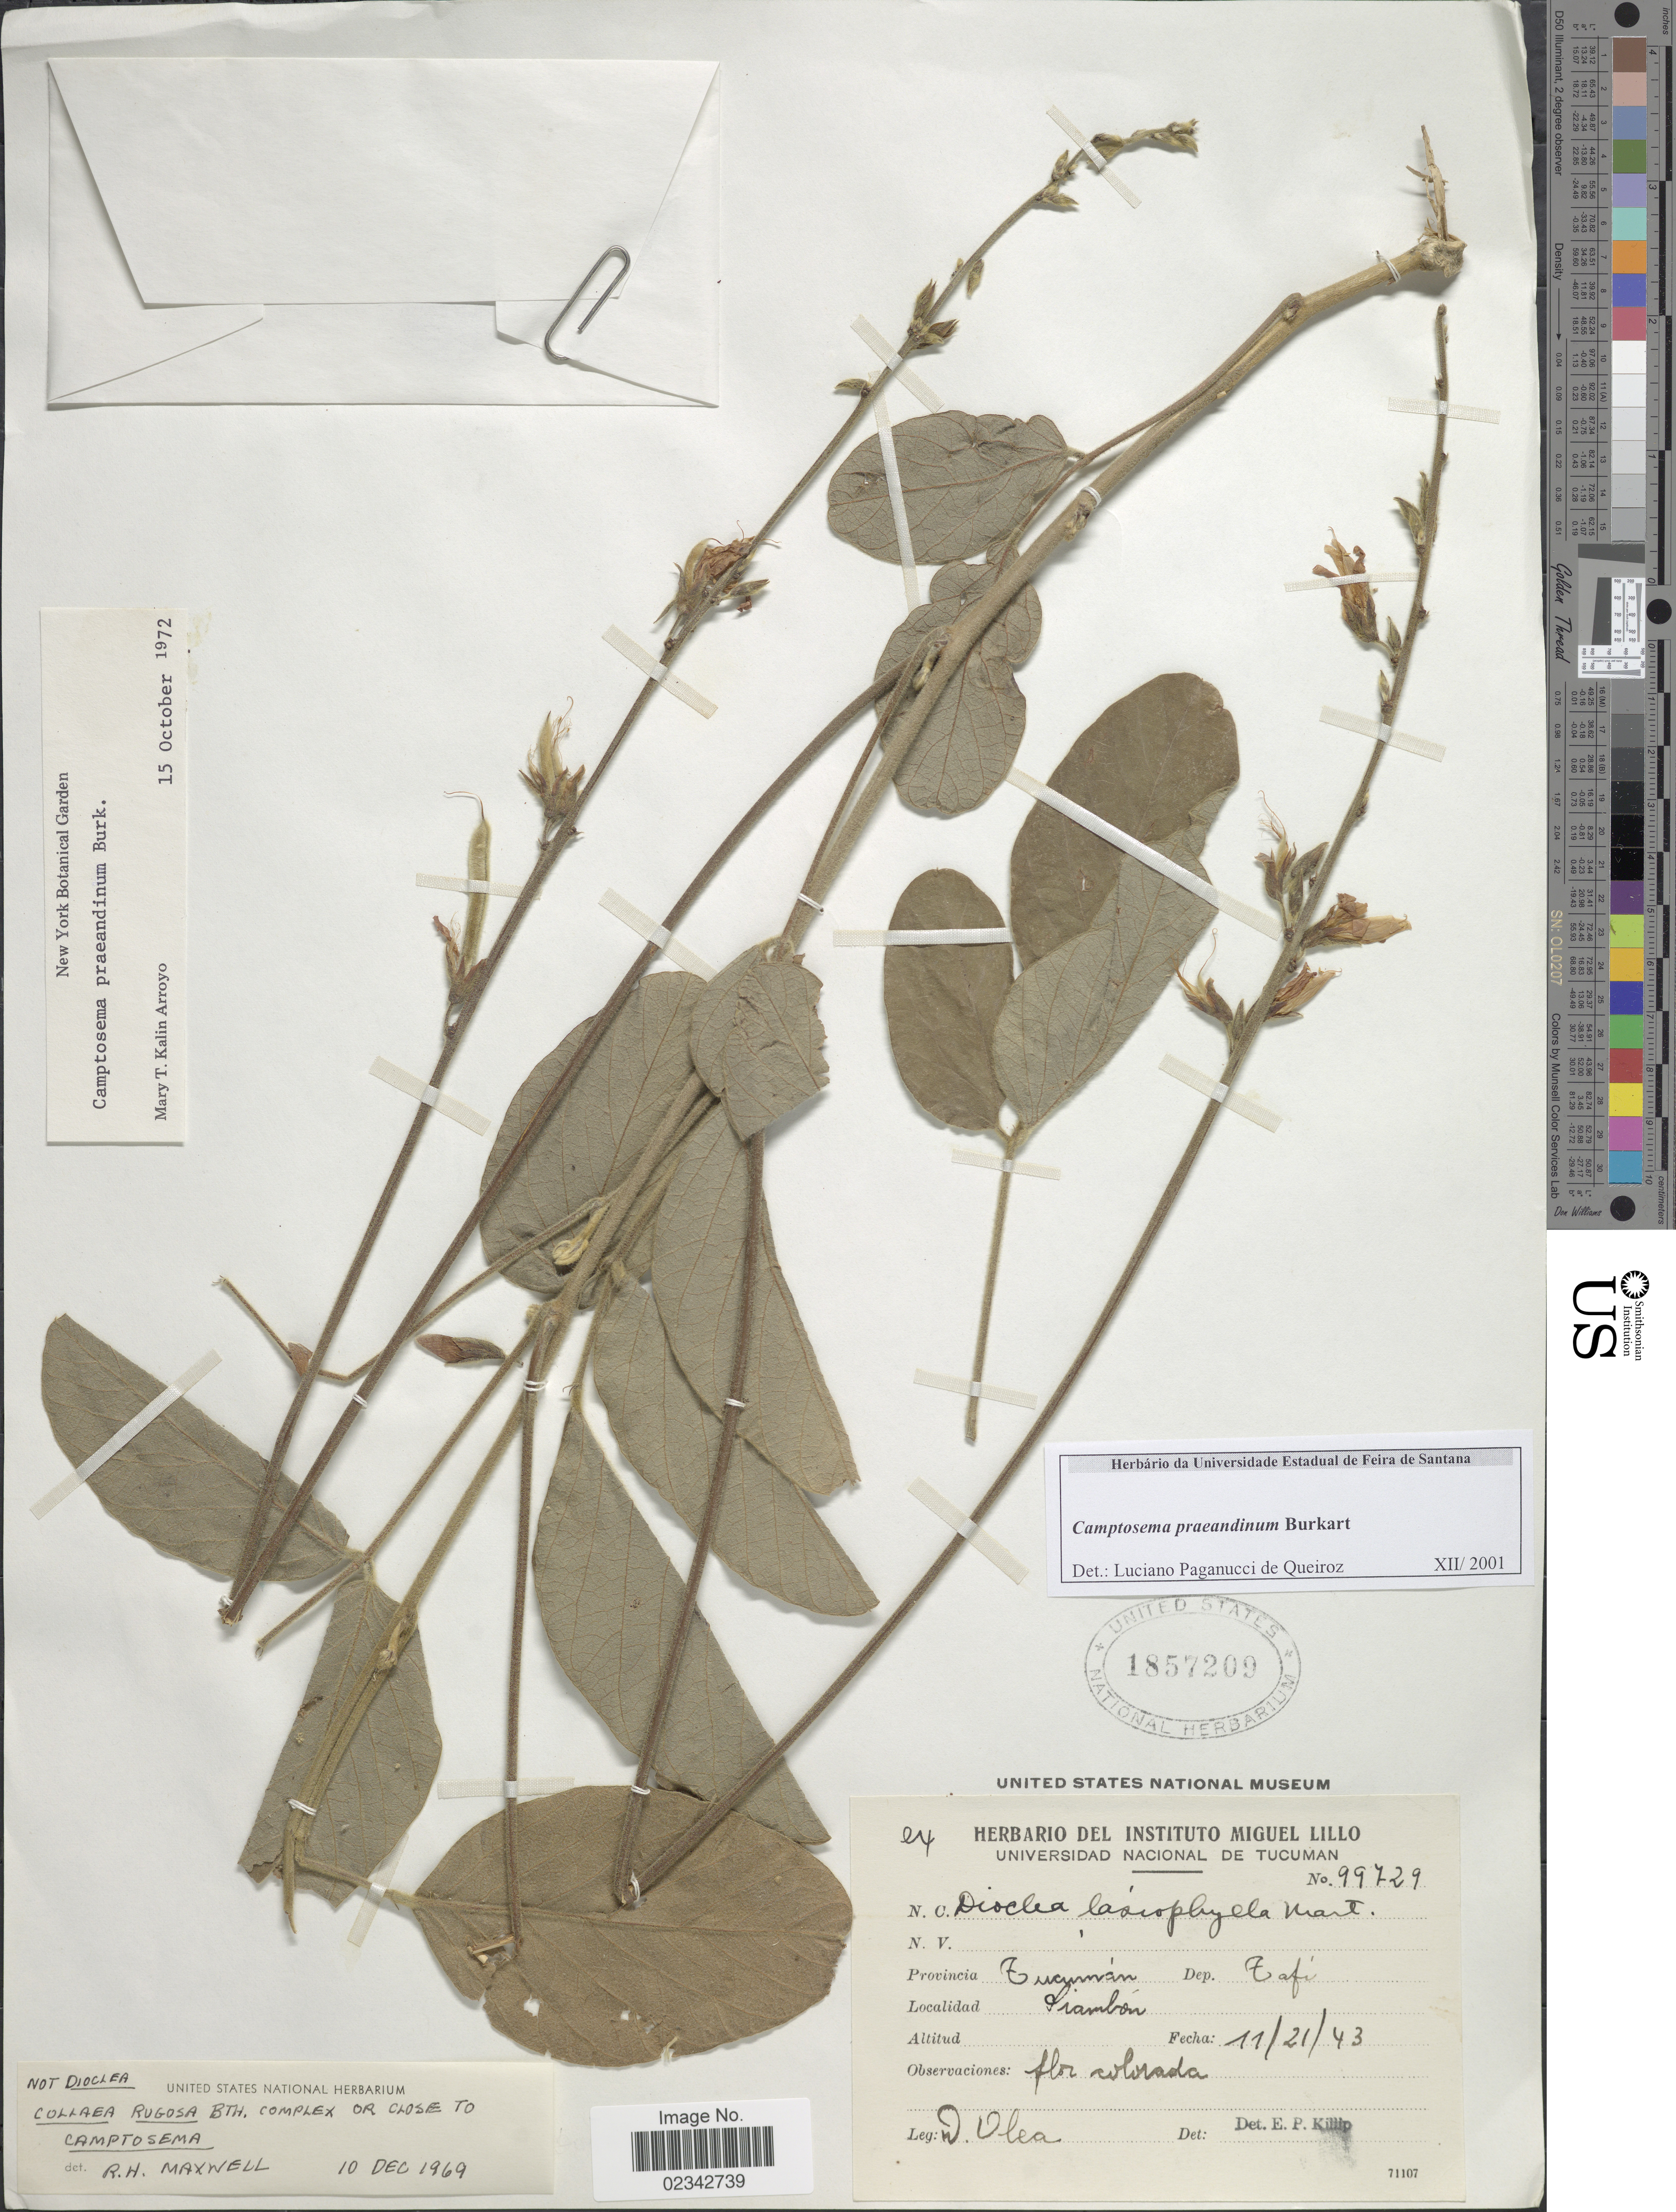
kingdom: Plantae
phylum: Tracheophyta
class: Magnoliopsida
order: Fabales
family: Fabaceae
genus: Cerradicola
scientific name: Cerradicola praeandina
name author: (Burkart) L.P. Queiroz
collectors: D. Olea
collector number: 99729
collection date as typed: Transcribed d/m/y: 21/11/43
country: Argentina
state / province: Tucuman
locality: Siambon, dep. Tafi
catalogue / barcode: US 1857209